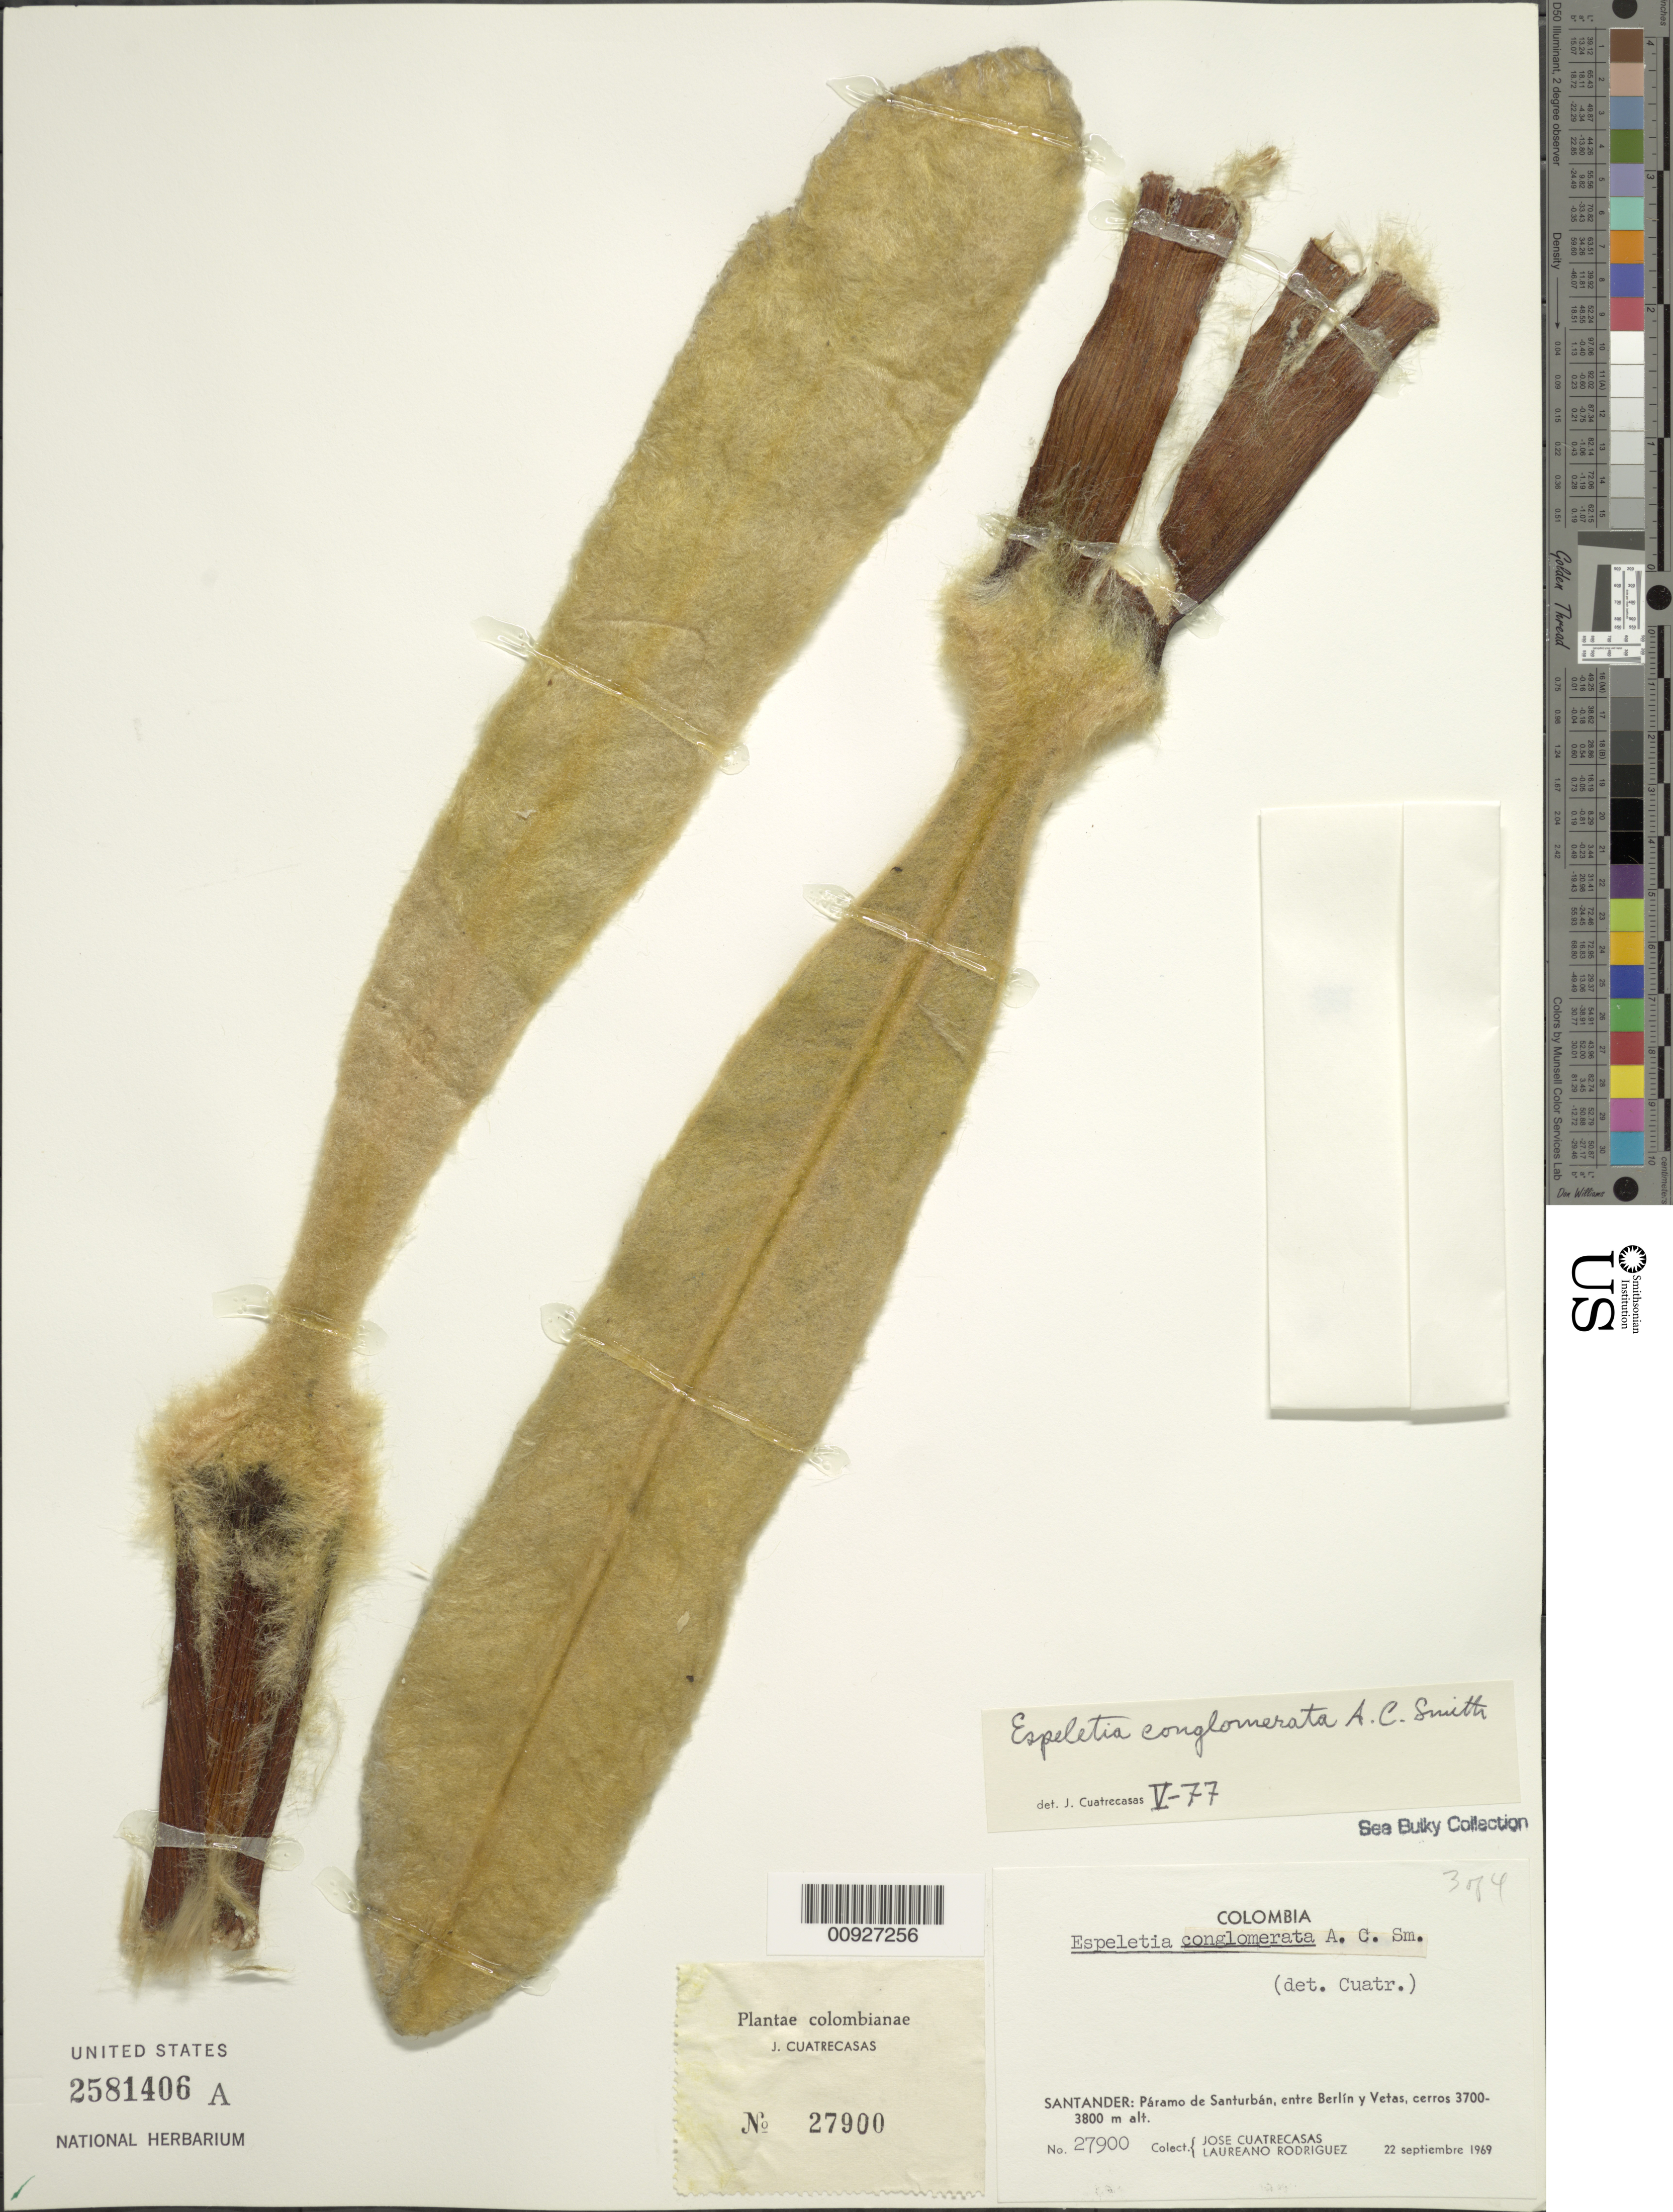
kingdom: Plantae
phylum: Tracheophyta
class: Magnoliopsida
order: Asterales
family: Asteraceae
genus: Espeletia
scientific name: Espeletia conglomerata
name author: A.C. Sm.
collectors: J. Cuatrecasas & L. Rodriguez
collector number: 27900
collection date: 1969-11-22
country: Colombia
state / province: Santander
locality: P. de Santurbán. Páramo de Santurbán, entre Berlín y Vetas, cerros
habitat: Cerros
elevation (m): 3700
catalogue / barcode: US 2581406A